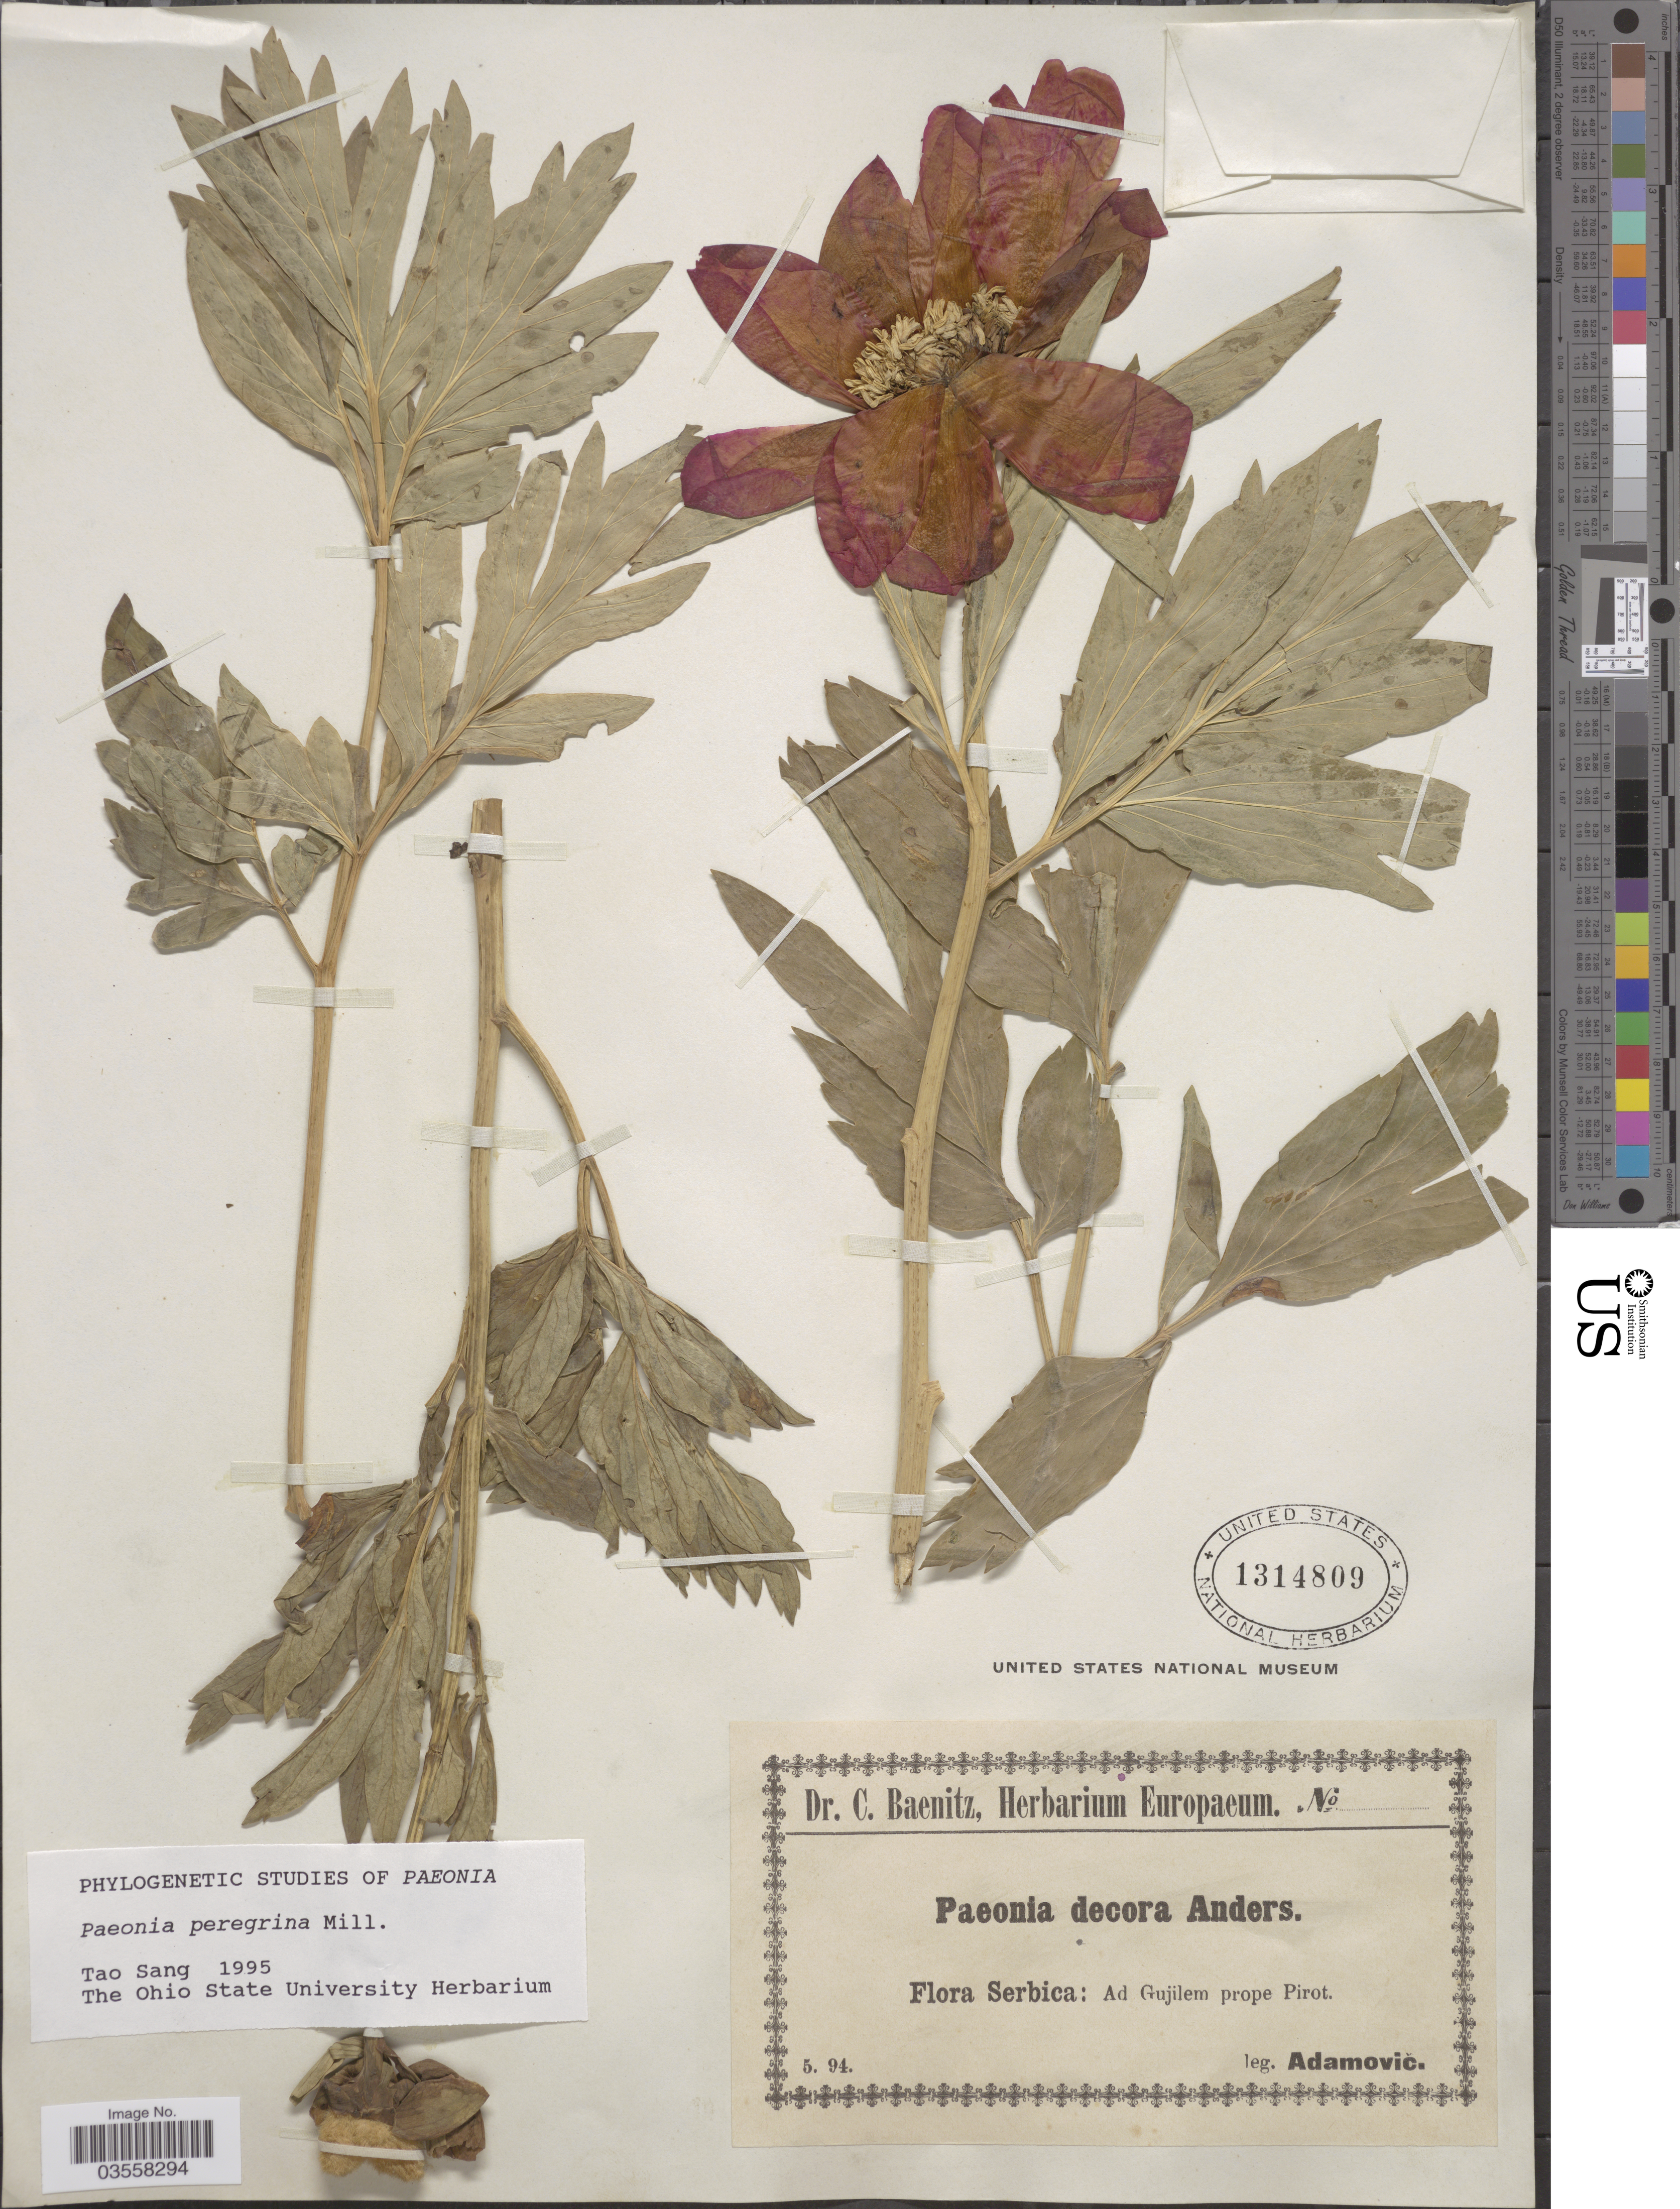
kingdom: Plantae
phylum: Tracheophyta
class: Magnoliopsida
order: Saxifragales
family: Paeoniaceae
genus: Paeonia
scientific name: Paeonia peregrina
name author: Mill.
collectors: Adamovic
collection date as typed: Transcribed d/m/y: /5/94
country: Serbia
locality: Serbica: Ad Gujilem prope Pirot.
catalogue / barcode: US 1314809